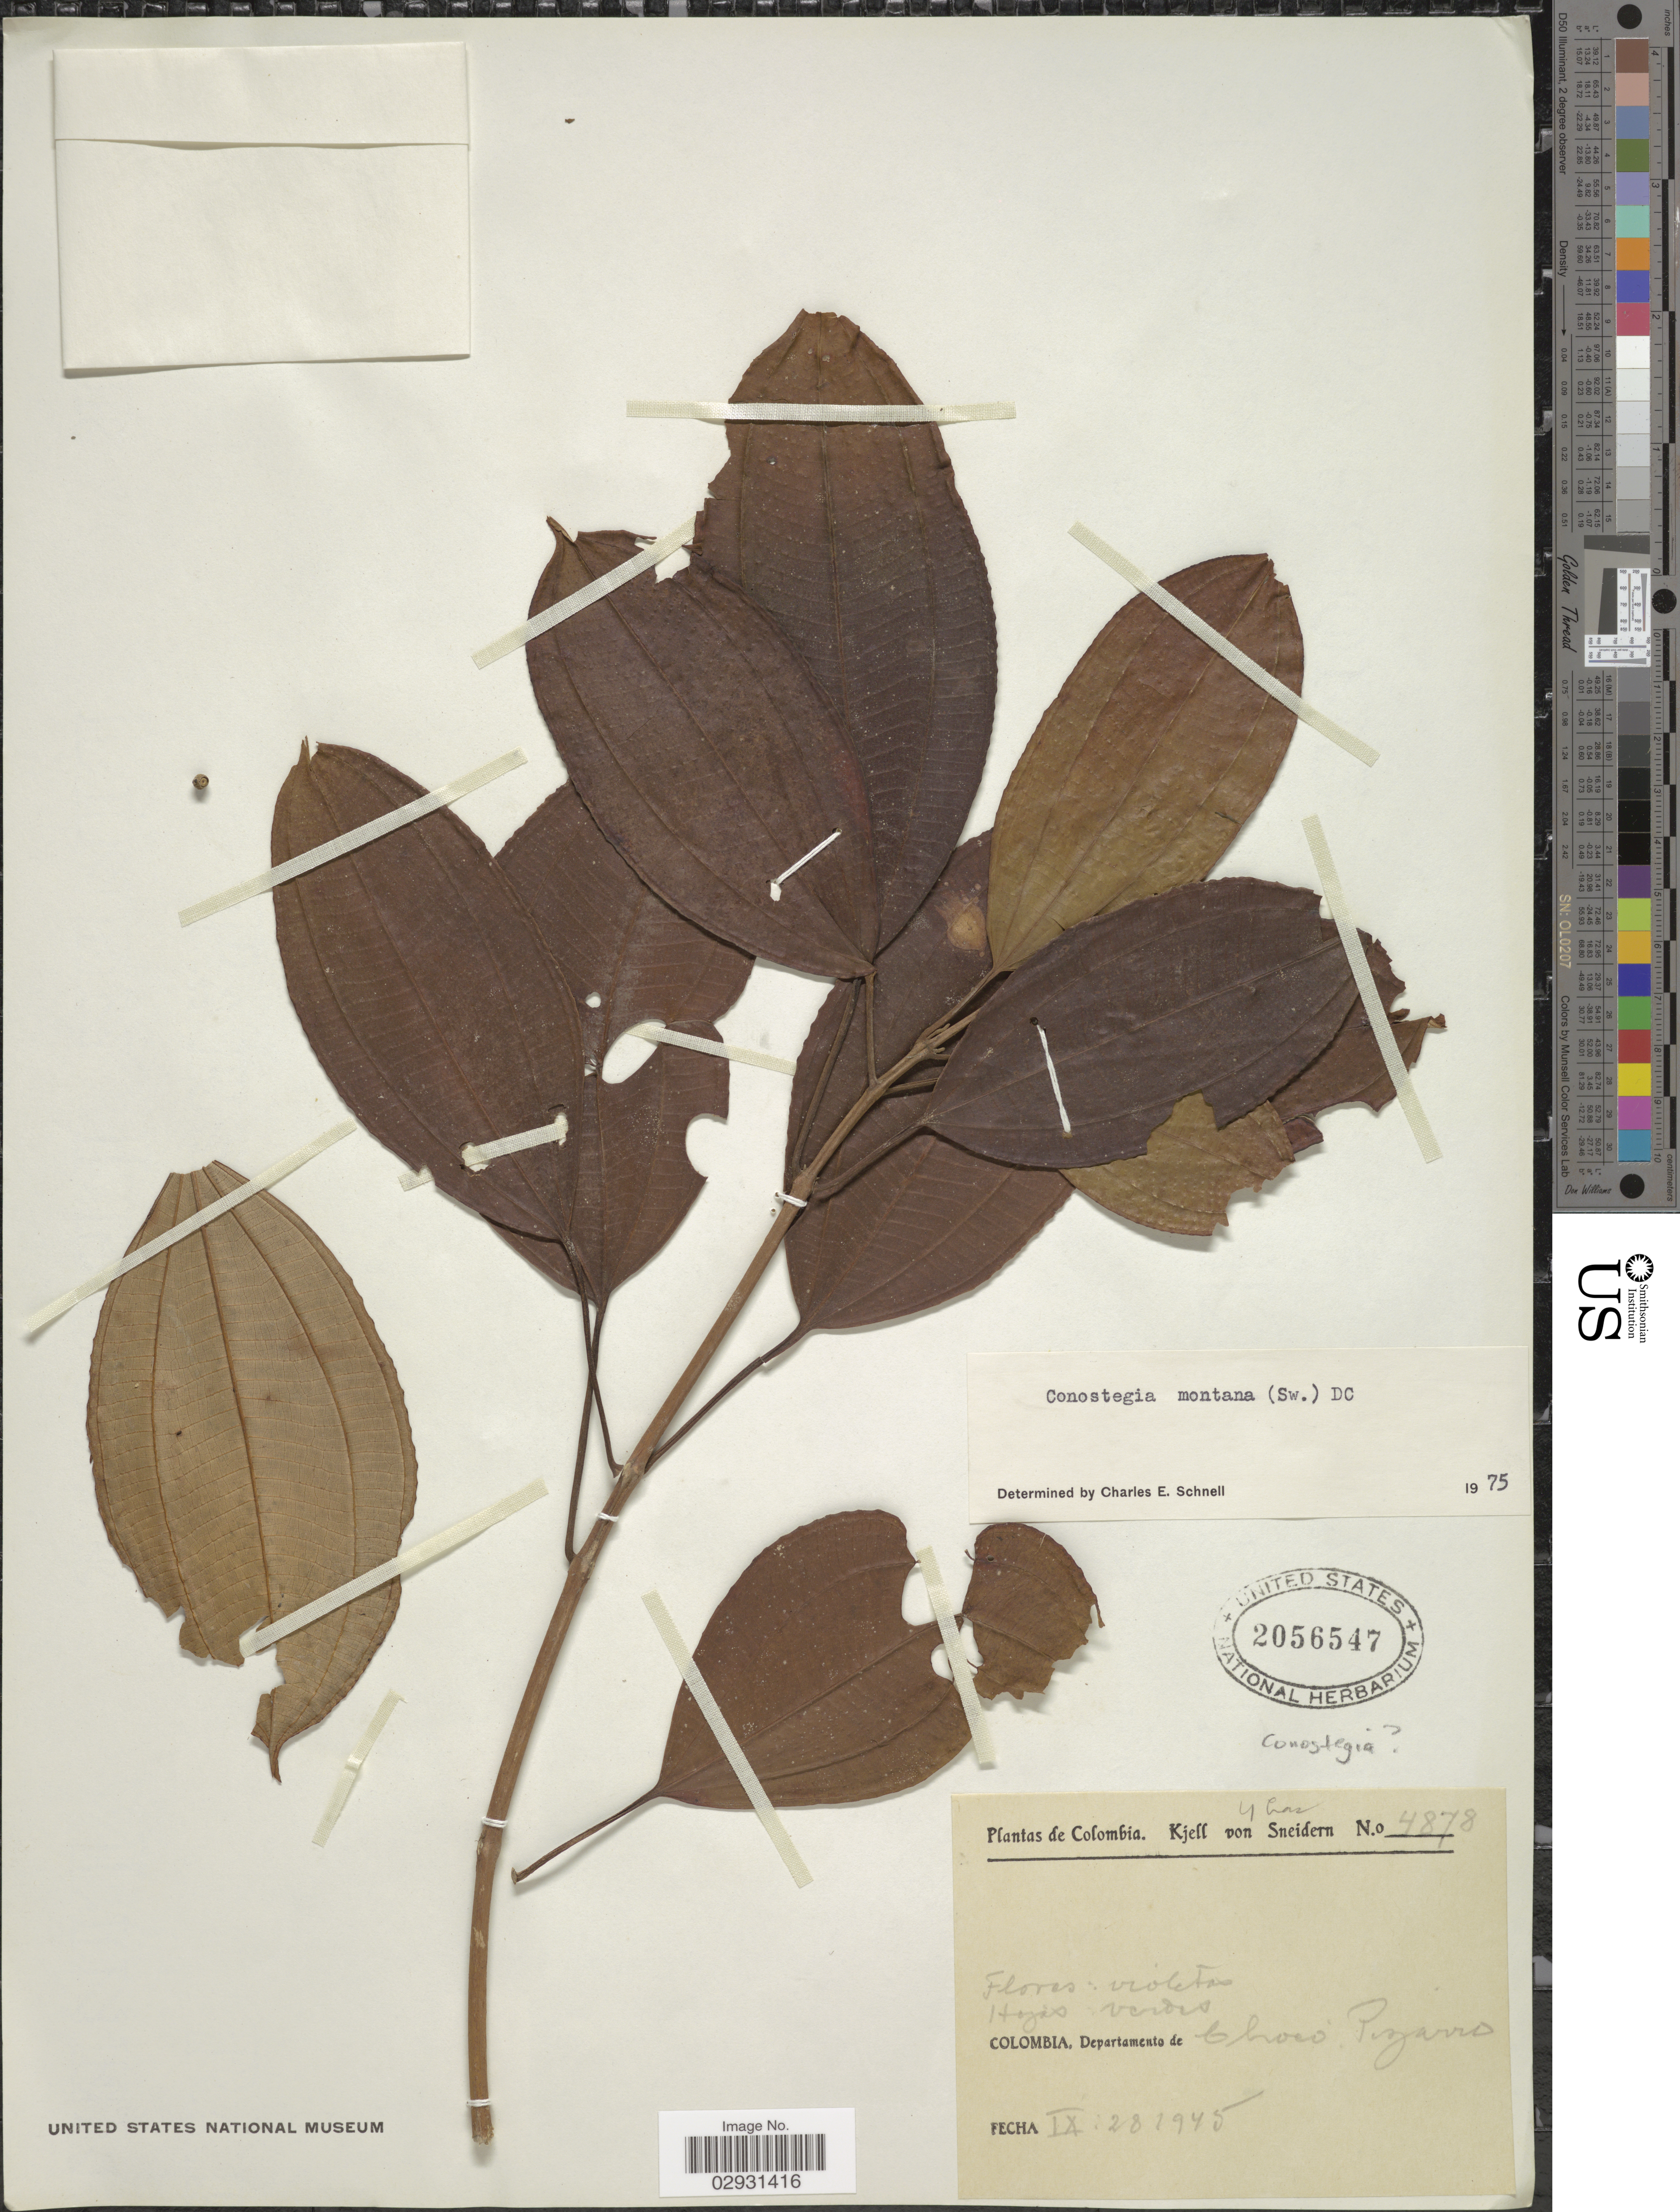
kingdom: Plantae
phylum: Tracheophyta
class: Magnoliopsida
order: Myrtales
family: Melastomataceae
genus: Conostegia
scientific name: Conostegia montana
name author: (Sw.) D. Don ex DC.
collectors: K. von Sneidern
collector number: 4878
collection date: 1945-09-28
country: Colombia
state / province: Chocó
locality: Pizarro.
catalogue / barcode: US 2056547